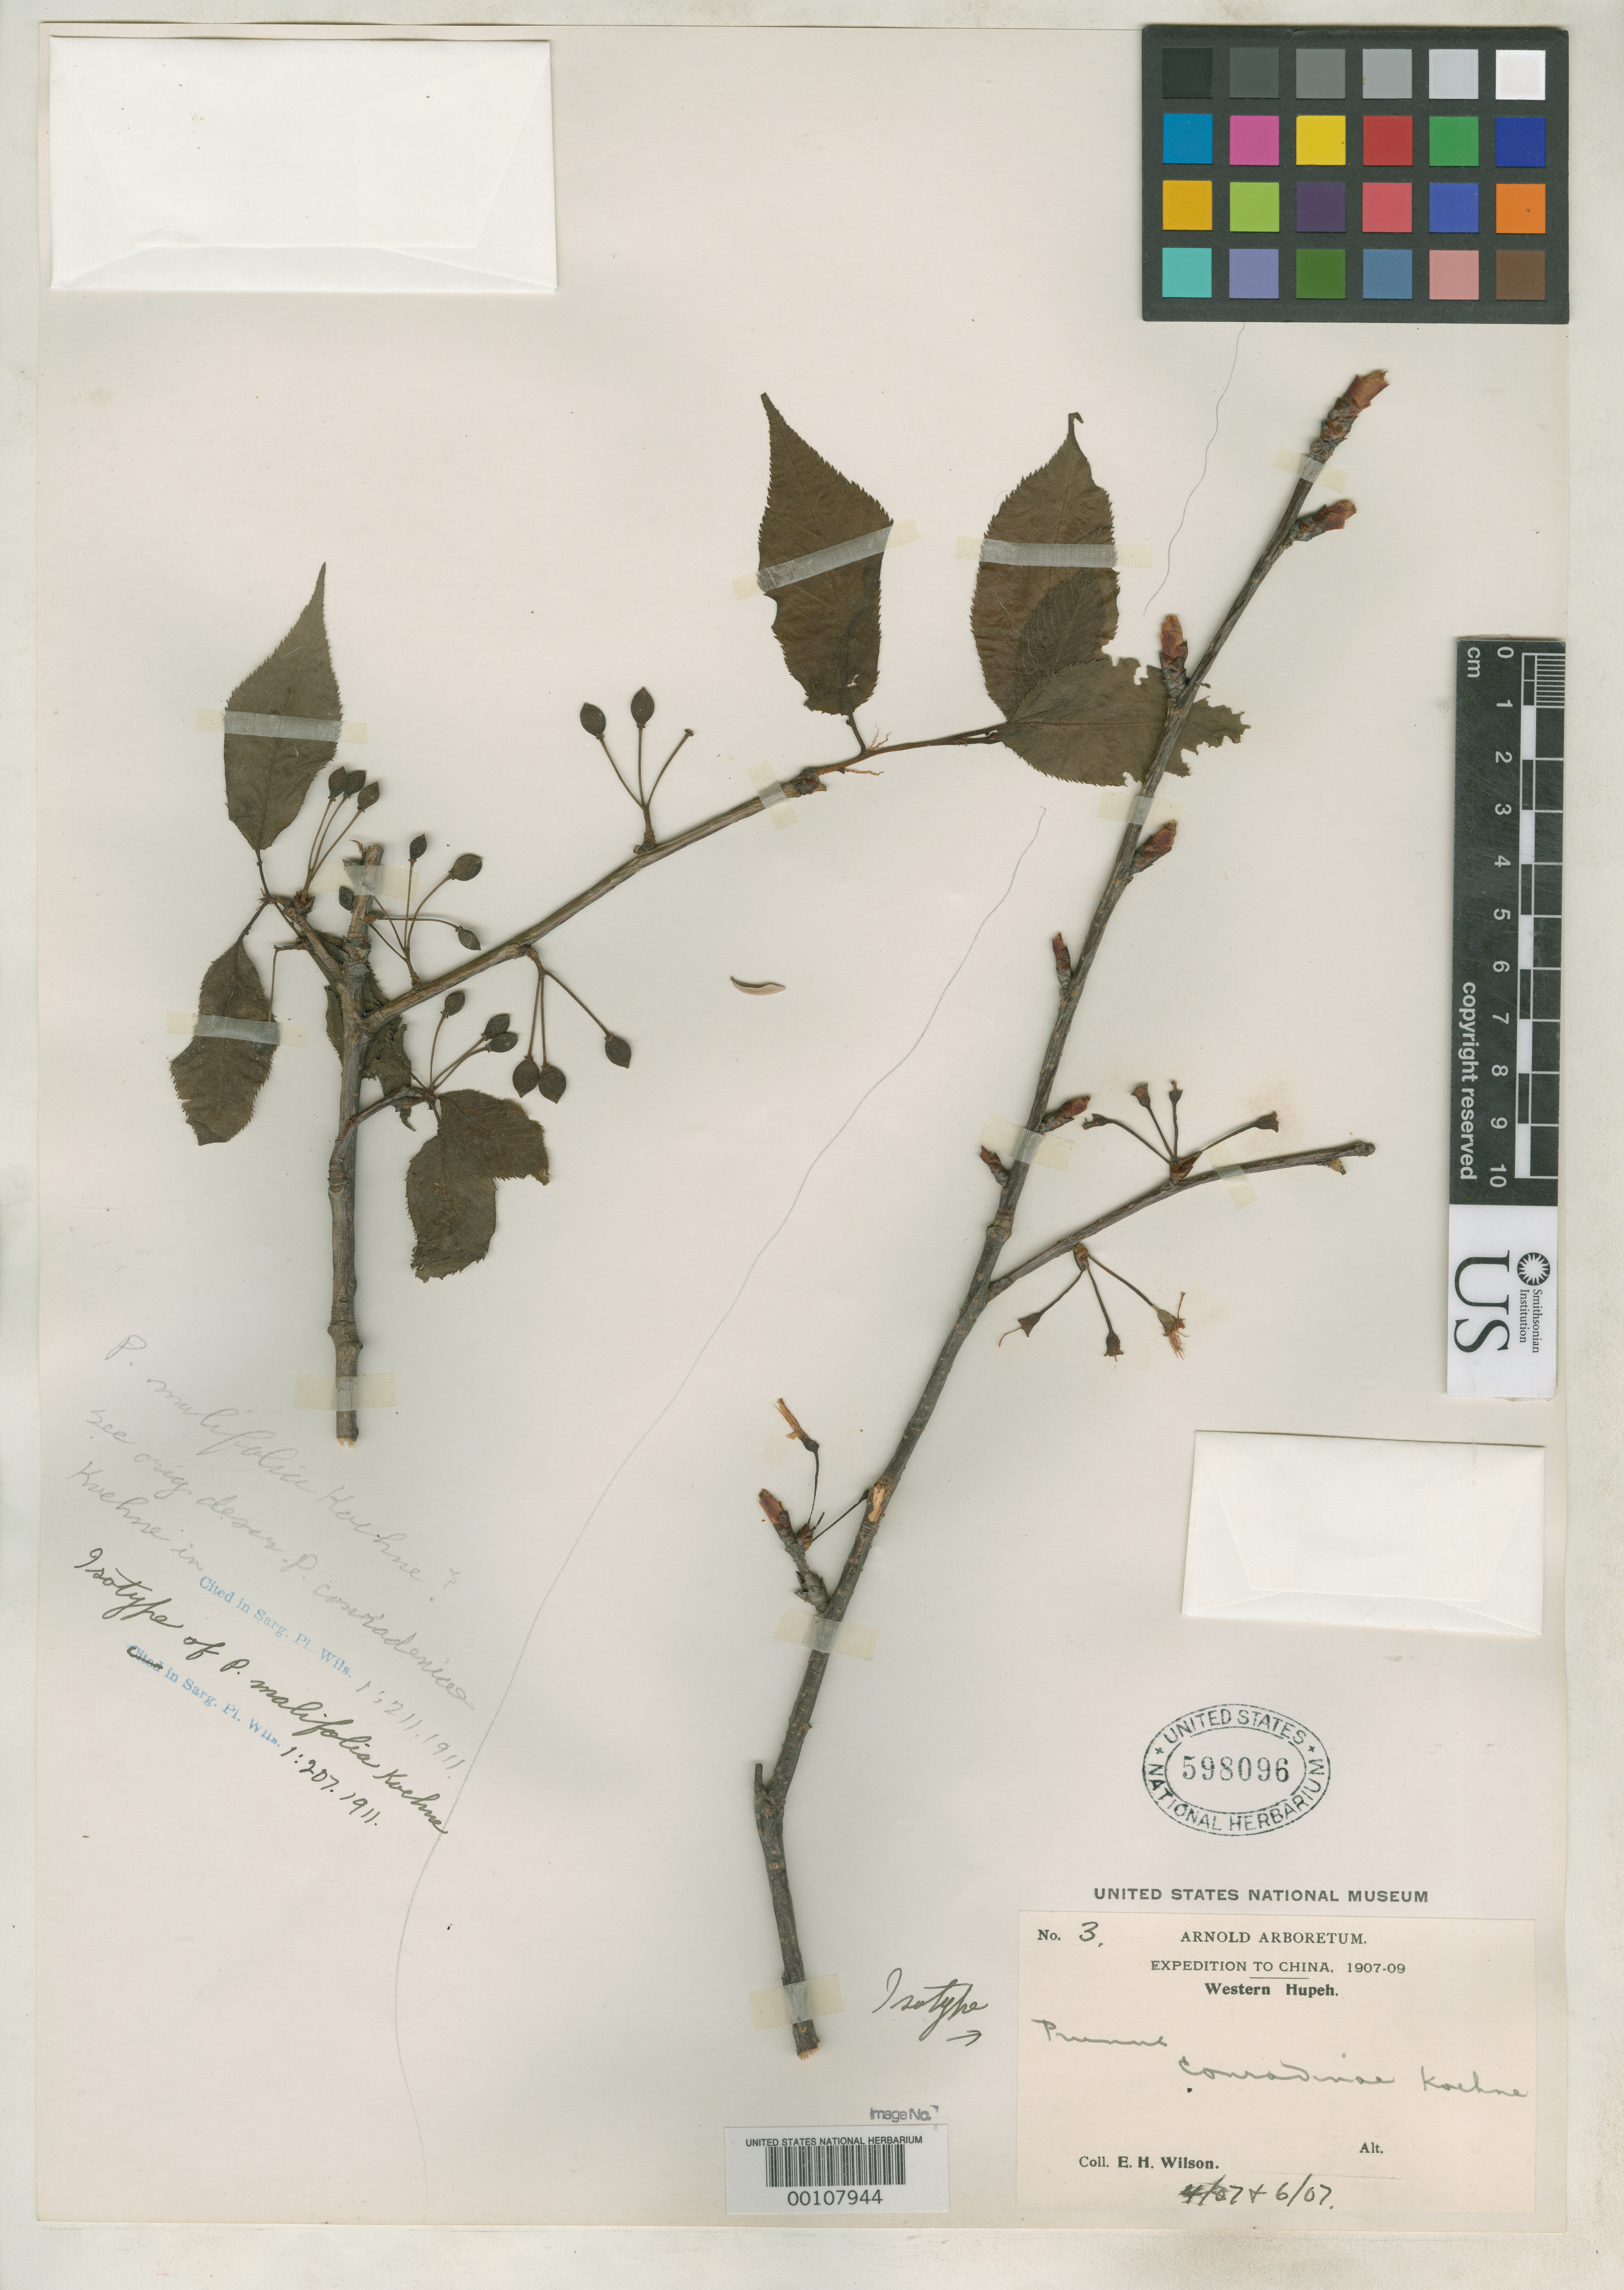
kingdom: Plantae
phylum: Tracheophyta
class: Magnoliopsida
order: Rosales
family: Rosaceae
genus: Prunus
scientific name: Prunus conradinae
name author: Koehne in Sarg.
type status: Isosyntype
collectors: E. H. Wilson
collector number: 3 (flowering part)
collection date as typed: Apr 1907 and -- Jun 1907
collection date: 1907-04,1907-06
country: China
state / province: Hubei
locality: Western Hupeh. [Protologue, Changyang Hsien]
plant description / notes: Filed in the type herbarium as Prunus malifolia Koehne.; Sheet mounted with two specimens apparently collected on different dates; fruiting portion on left (presumably Jun 1907) is an isotype of Prunus malifolia Koehne; flowering portion on right (presumably Apr. 1907) is a syntype of Prunus conradinae Koehne.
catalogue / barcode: US 598096-2